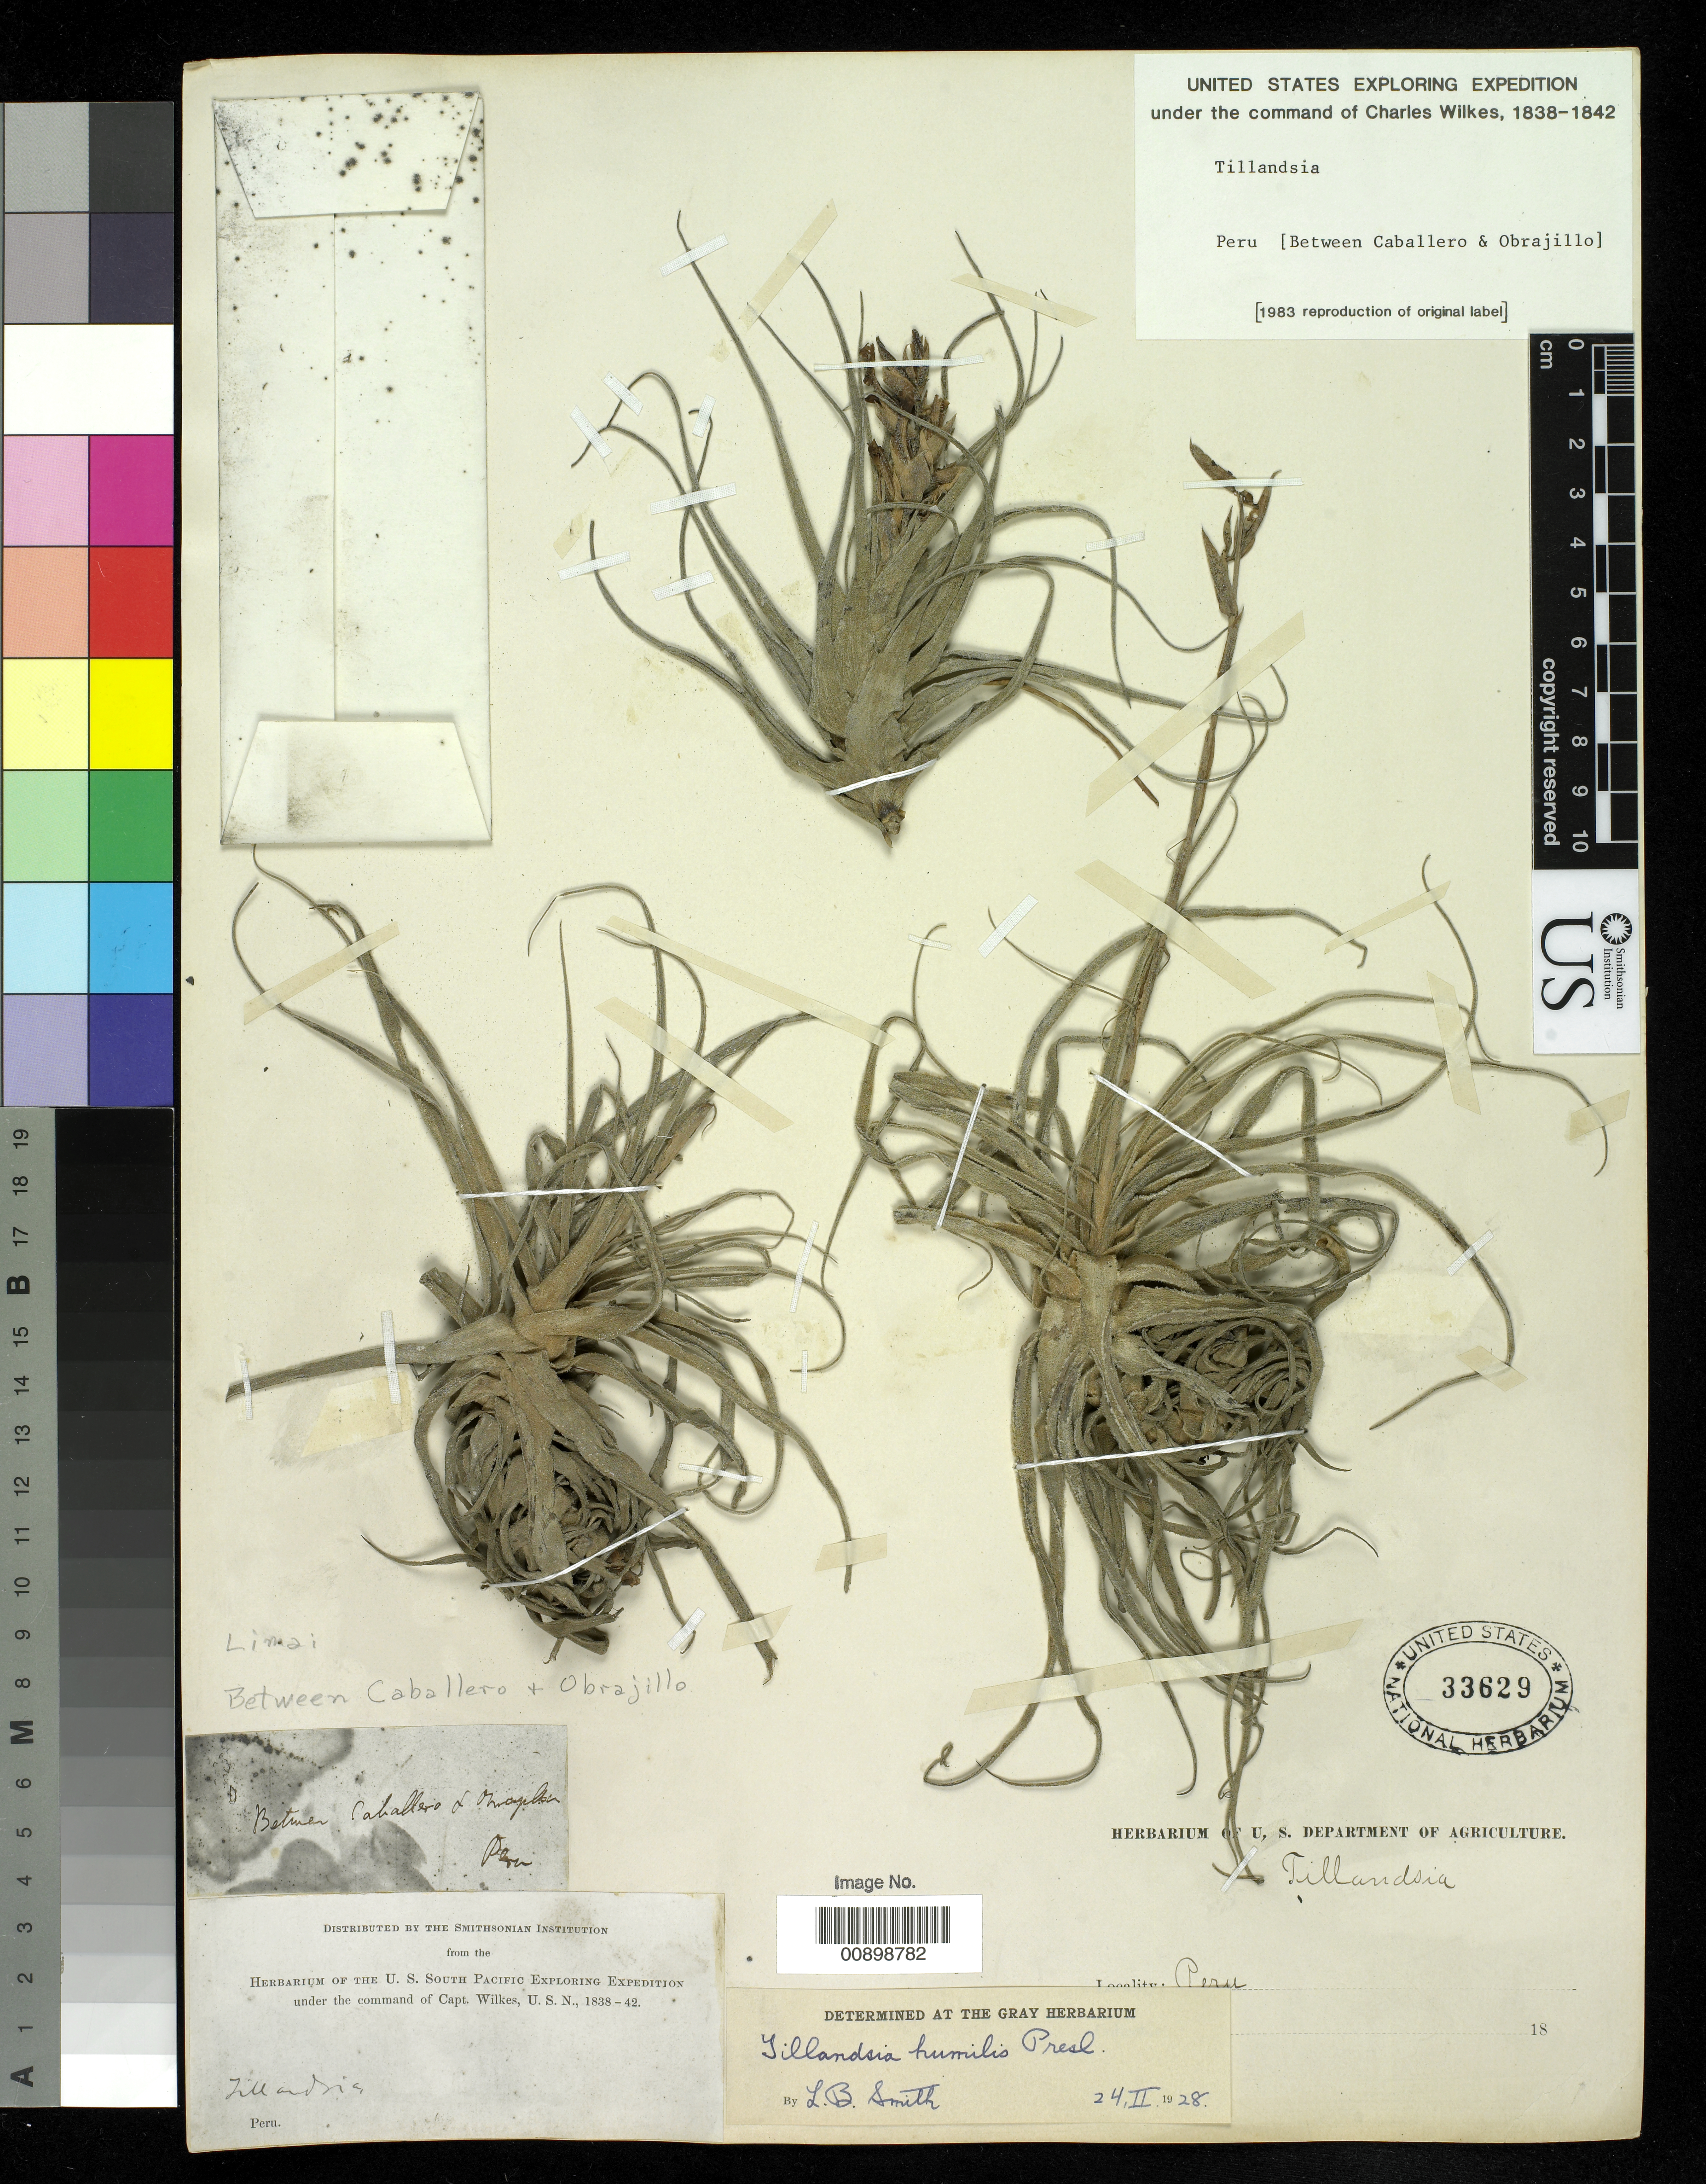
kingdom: Plantae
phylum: Tracheophyta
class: Liliopsida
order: Poales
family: Bromeliaceae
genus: Tillandsia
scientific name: Tillandsia humilis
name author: C. Presl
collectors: Wilkes Explor. Exped.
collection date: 1838/1842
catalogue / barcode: US 33629